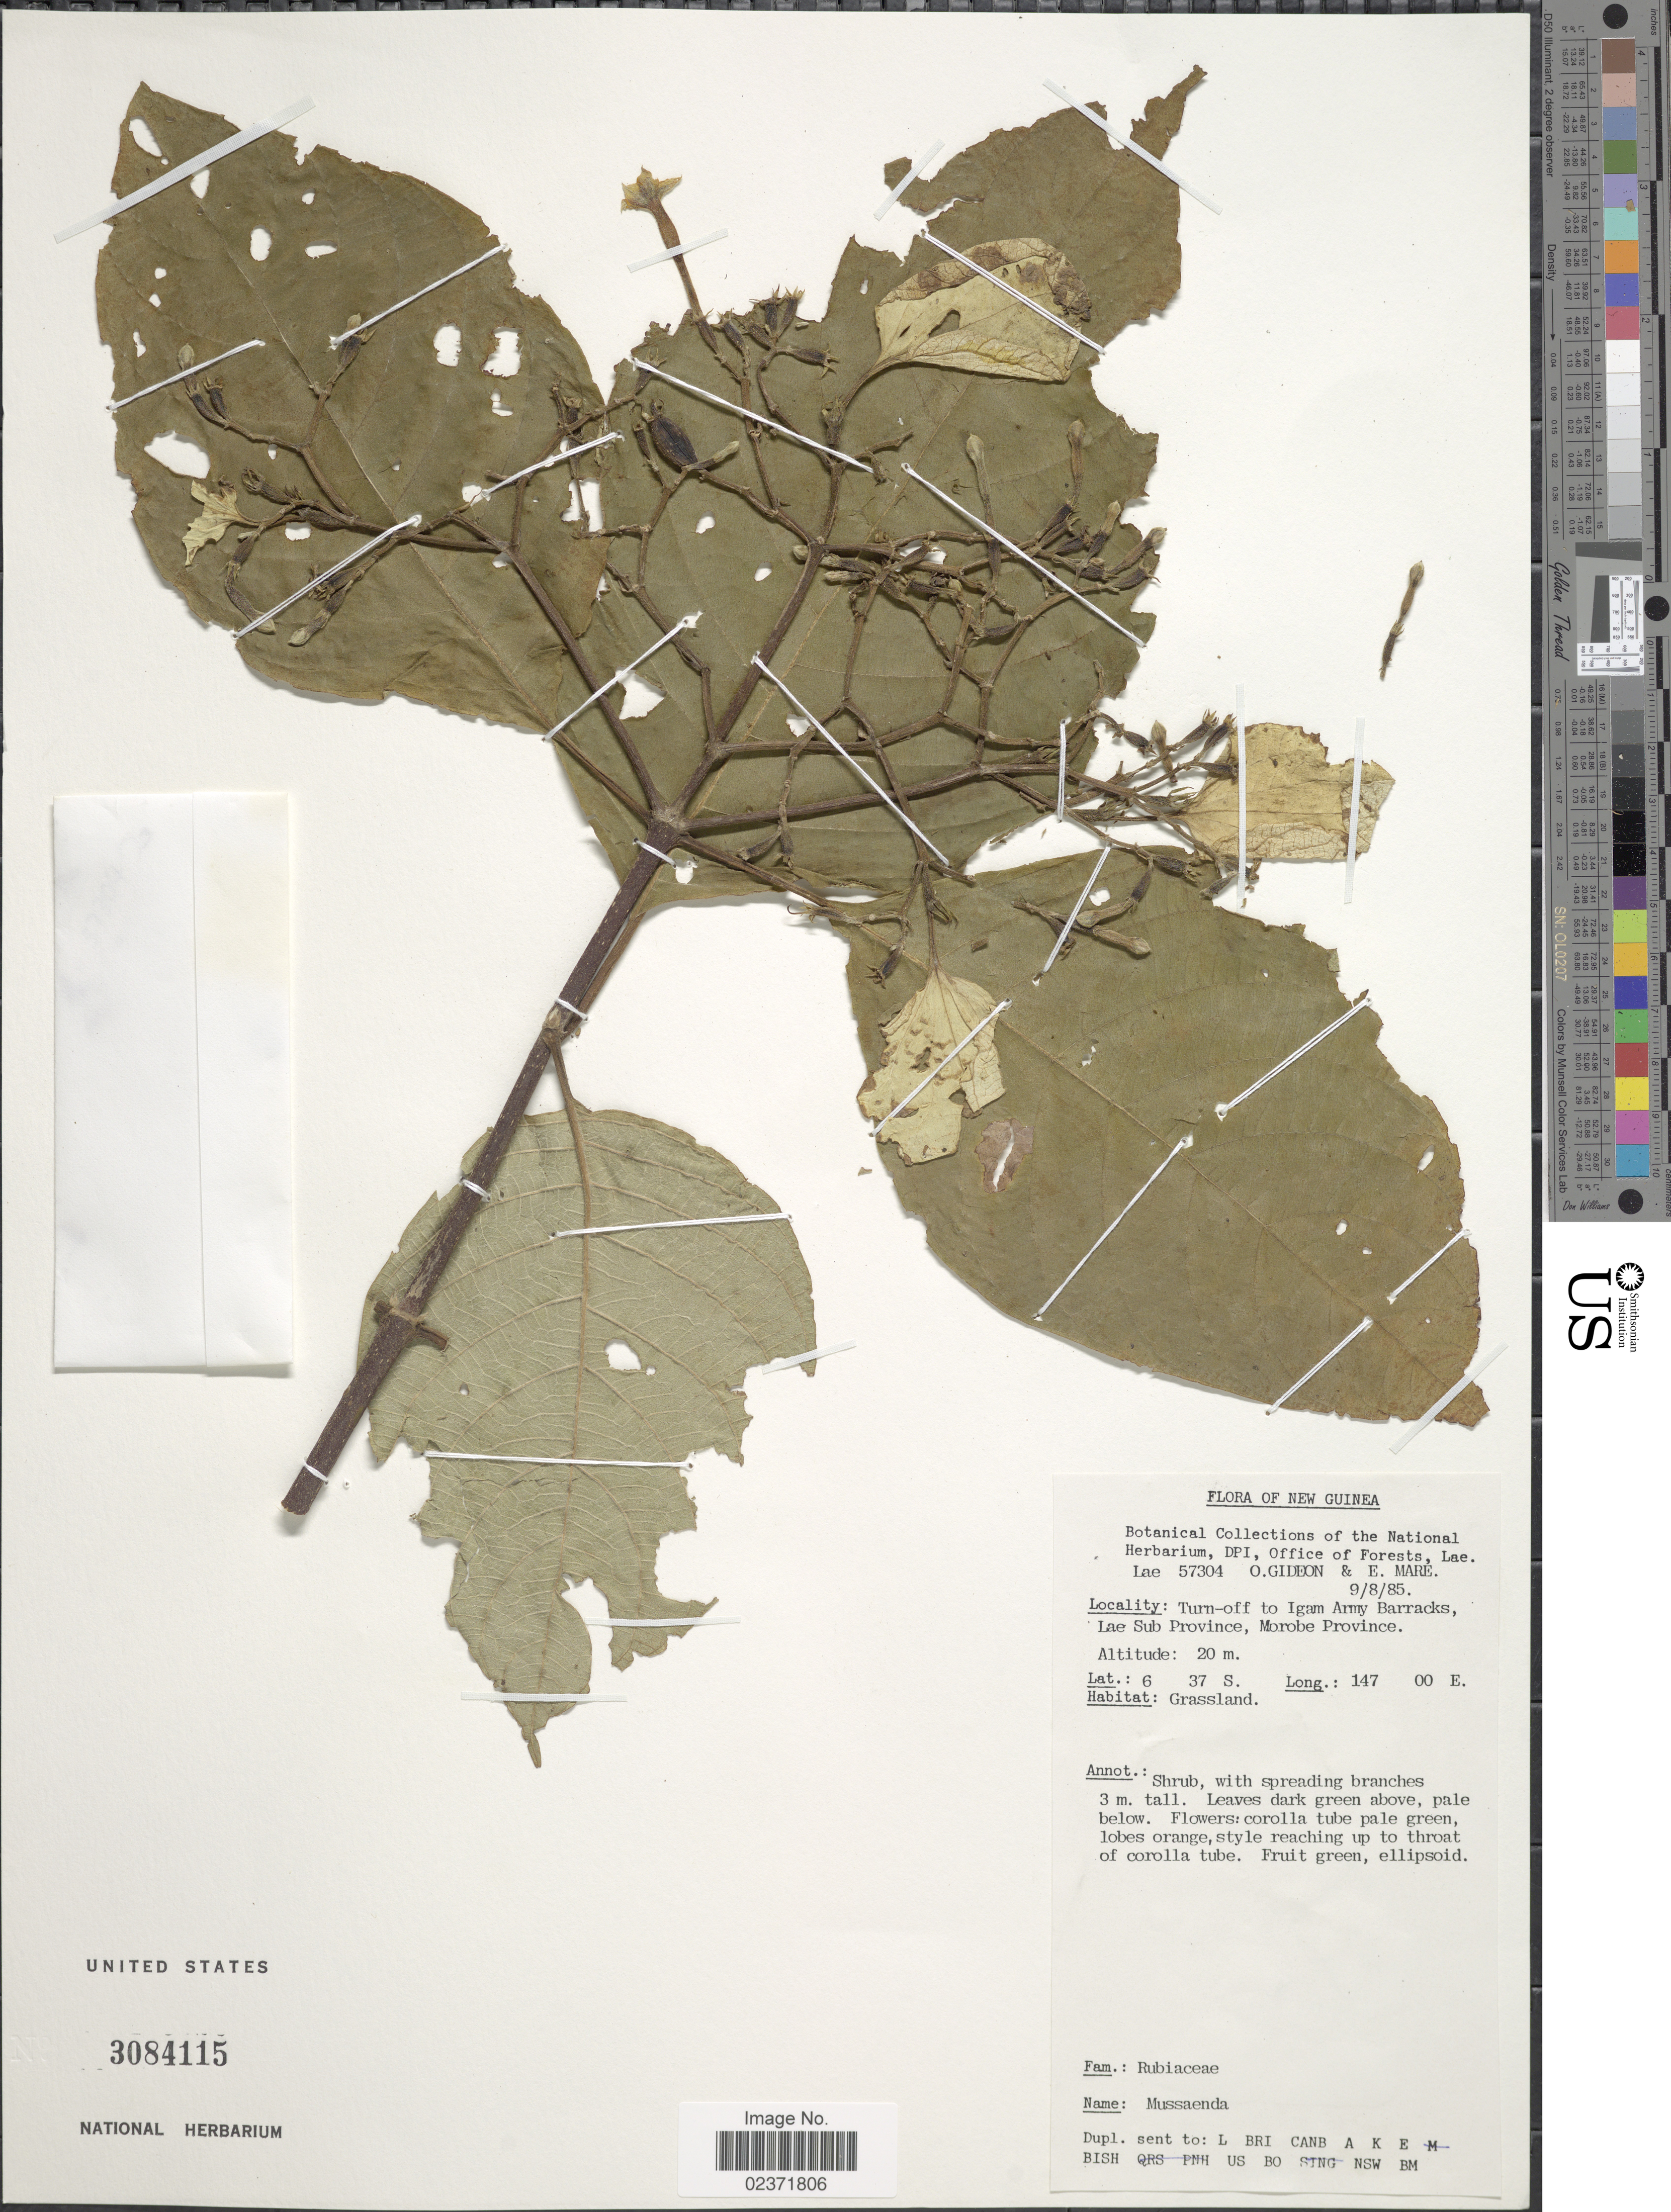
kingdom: Plantae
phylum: Tracheophyta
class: Magnoliopsida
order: Gentianales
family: Rubiaceae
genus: Mussaenda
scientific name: Mussaenda sp.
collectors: O. Gideon & E. Mare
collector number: Lae57304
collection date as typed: Transcribed d/m/y: 9/8/85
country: Papua New Guinea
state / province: Morobe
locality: New Guinea, Turn off to Igam Army Barracks, Lae Sub Province, Morobe Province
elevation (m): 20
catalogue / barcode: US 3084115